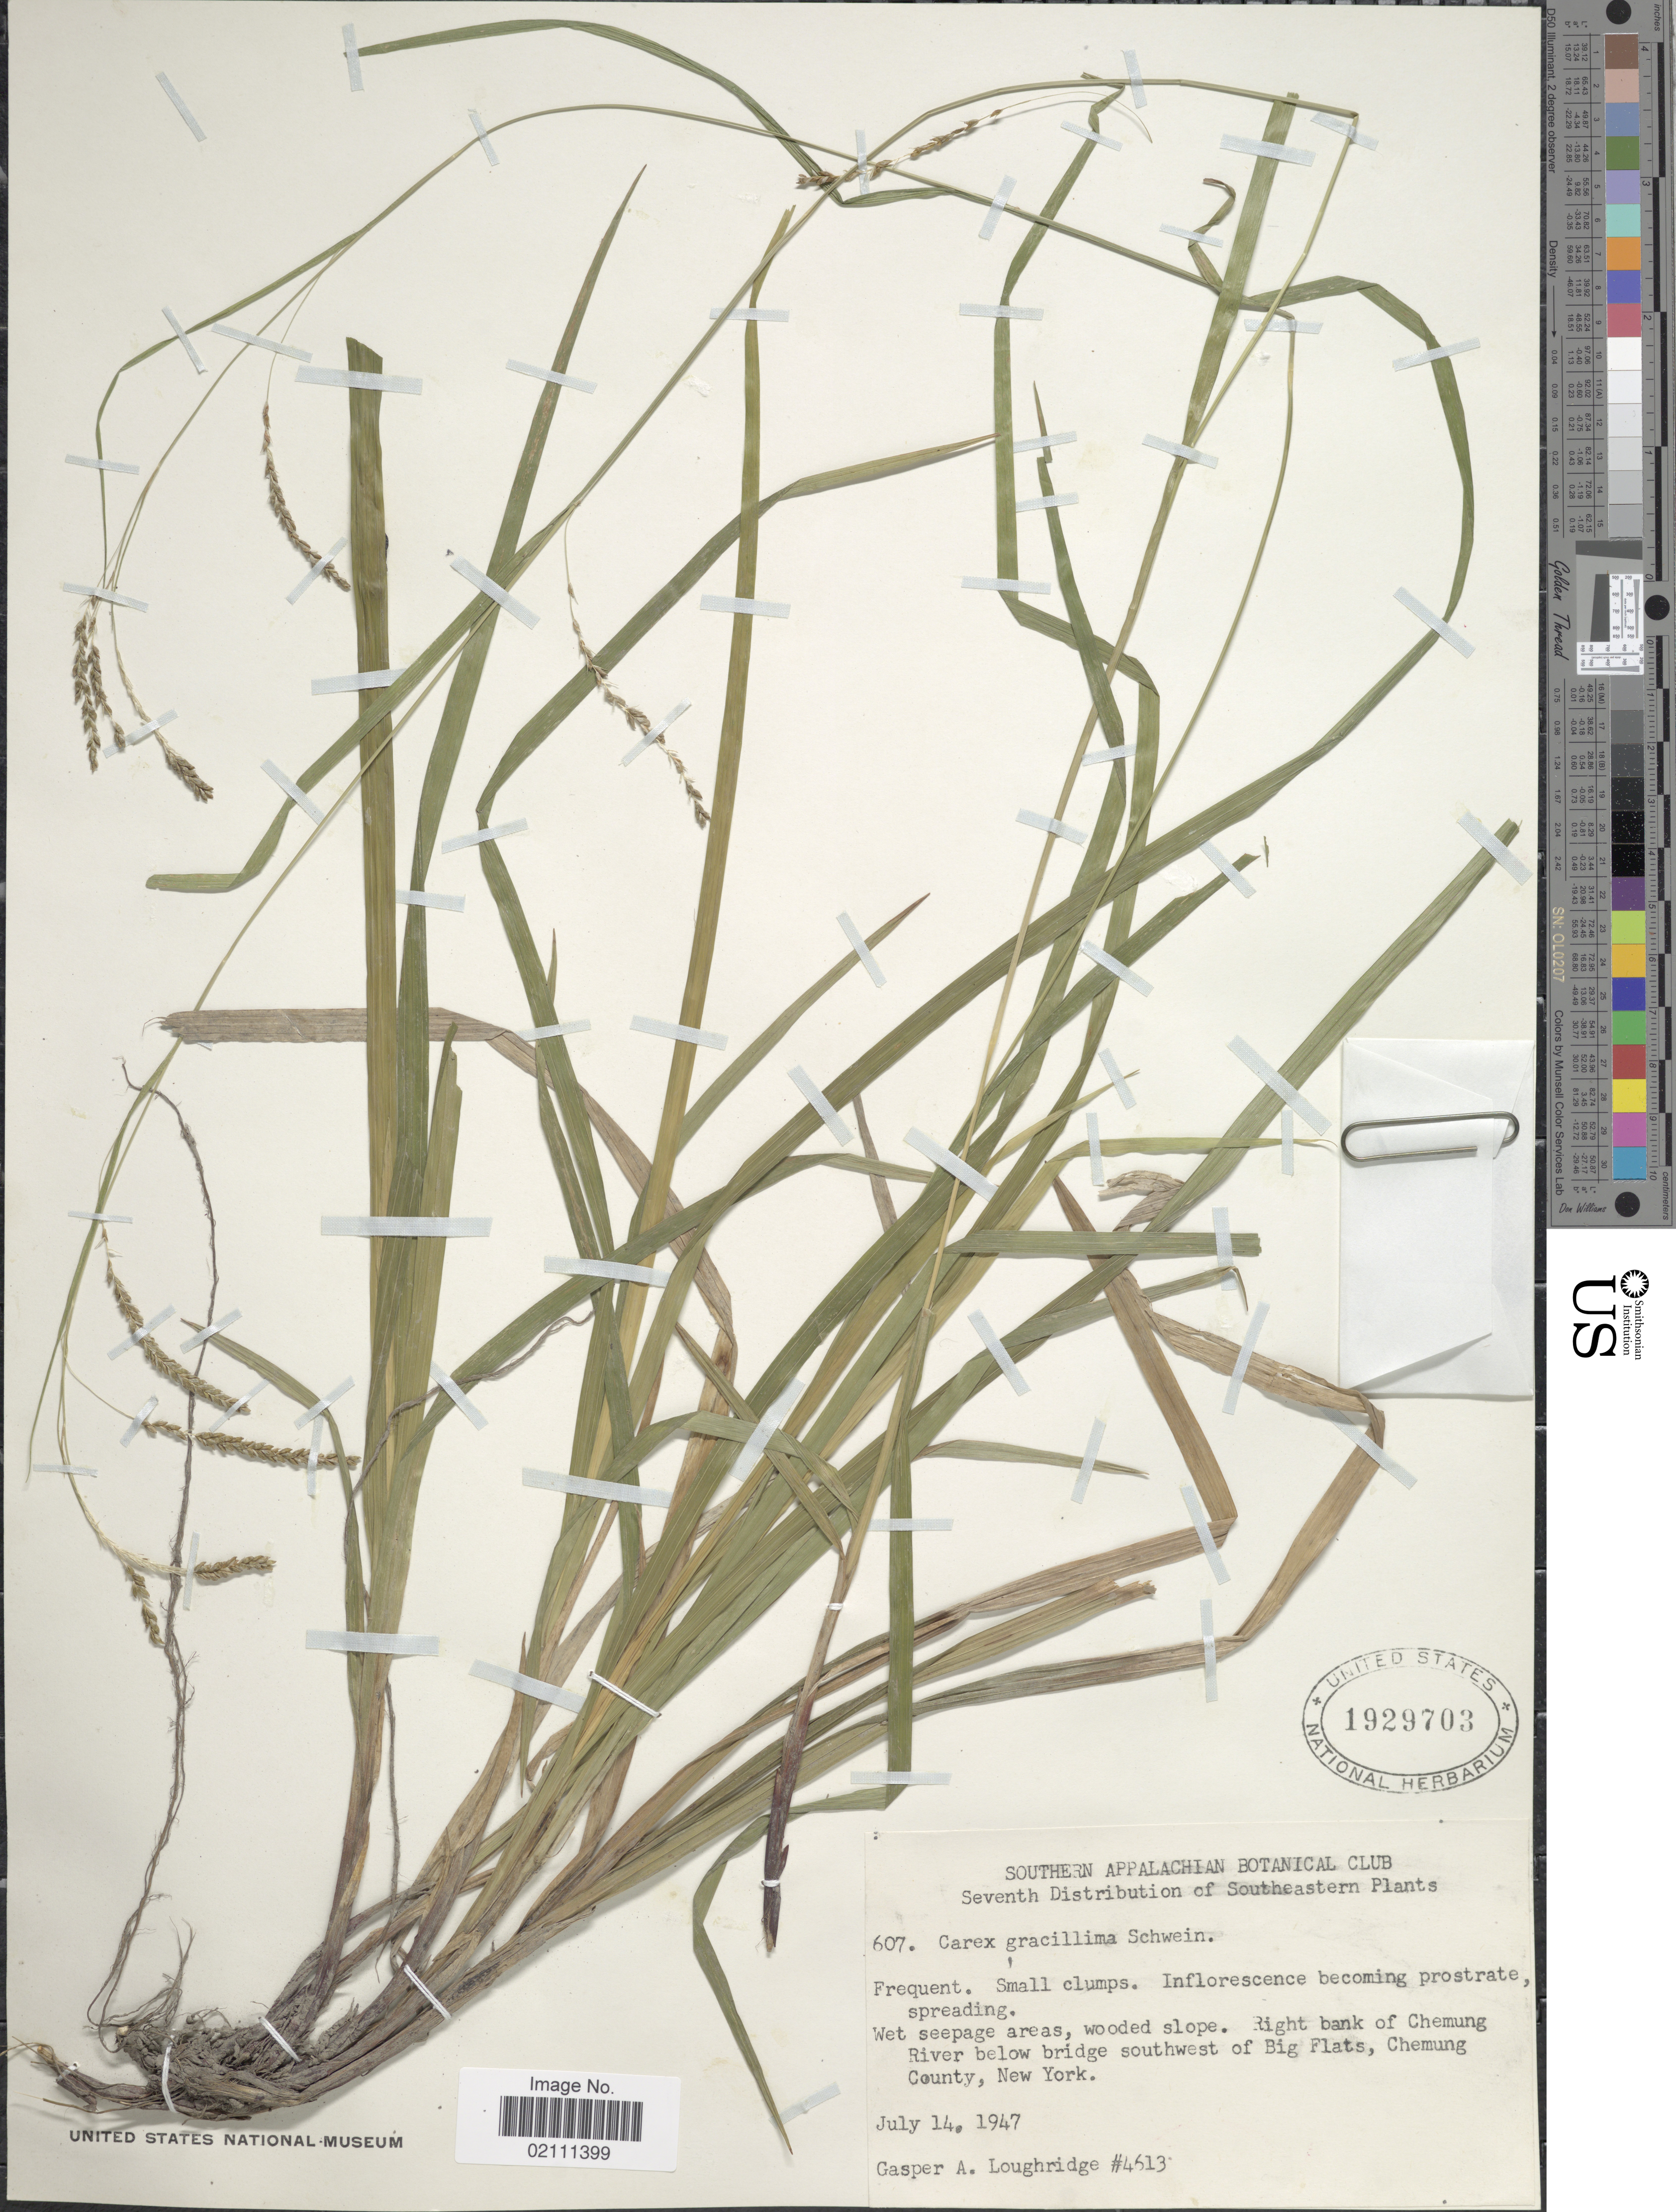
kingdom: Plantae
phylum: Tracheophyta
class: Liliopsida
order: Poales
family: Cyperaceae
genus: Carex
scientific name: Carex gracillima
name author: Schwein.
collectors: G. Loughridge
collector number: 4613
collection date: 1947-07-14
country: United States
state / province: New York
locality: Southern Appalacian Botanical Club, Southeastern Plants, wet seepage areas, wooded slope, Right bank of Chemung River below bridge southwest of Big Flats, Chemung County.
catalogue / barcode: US 1929703